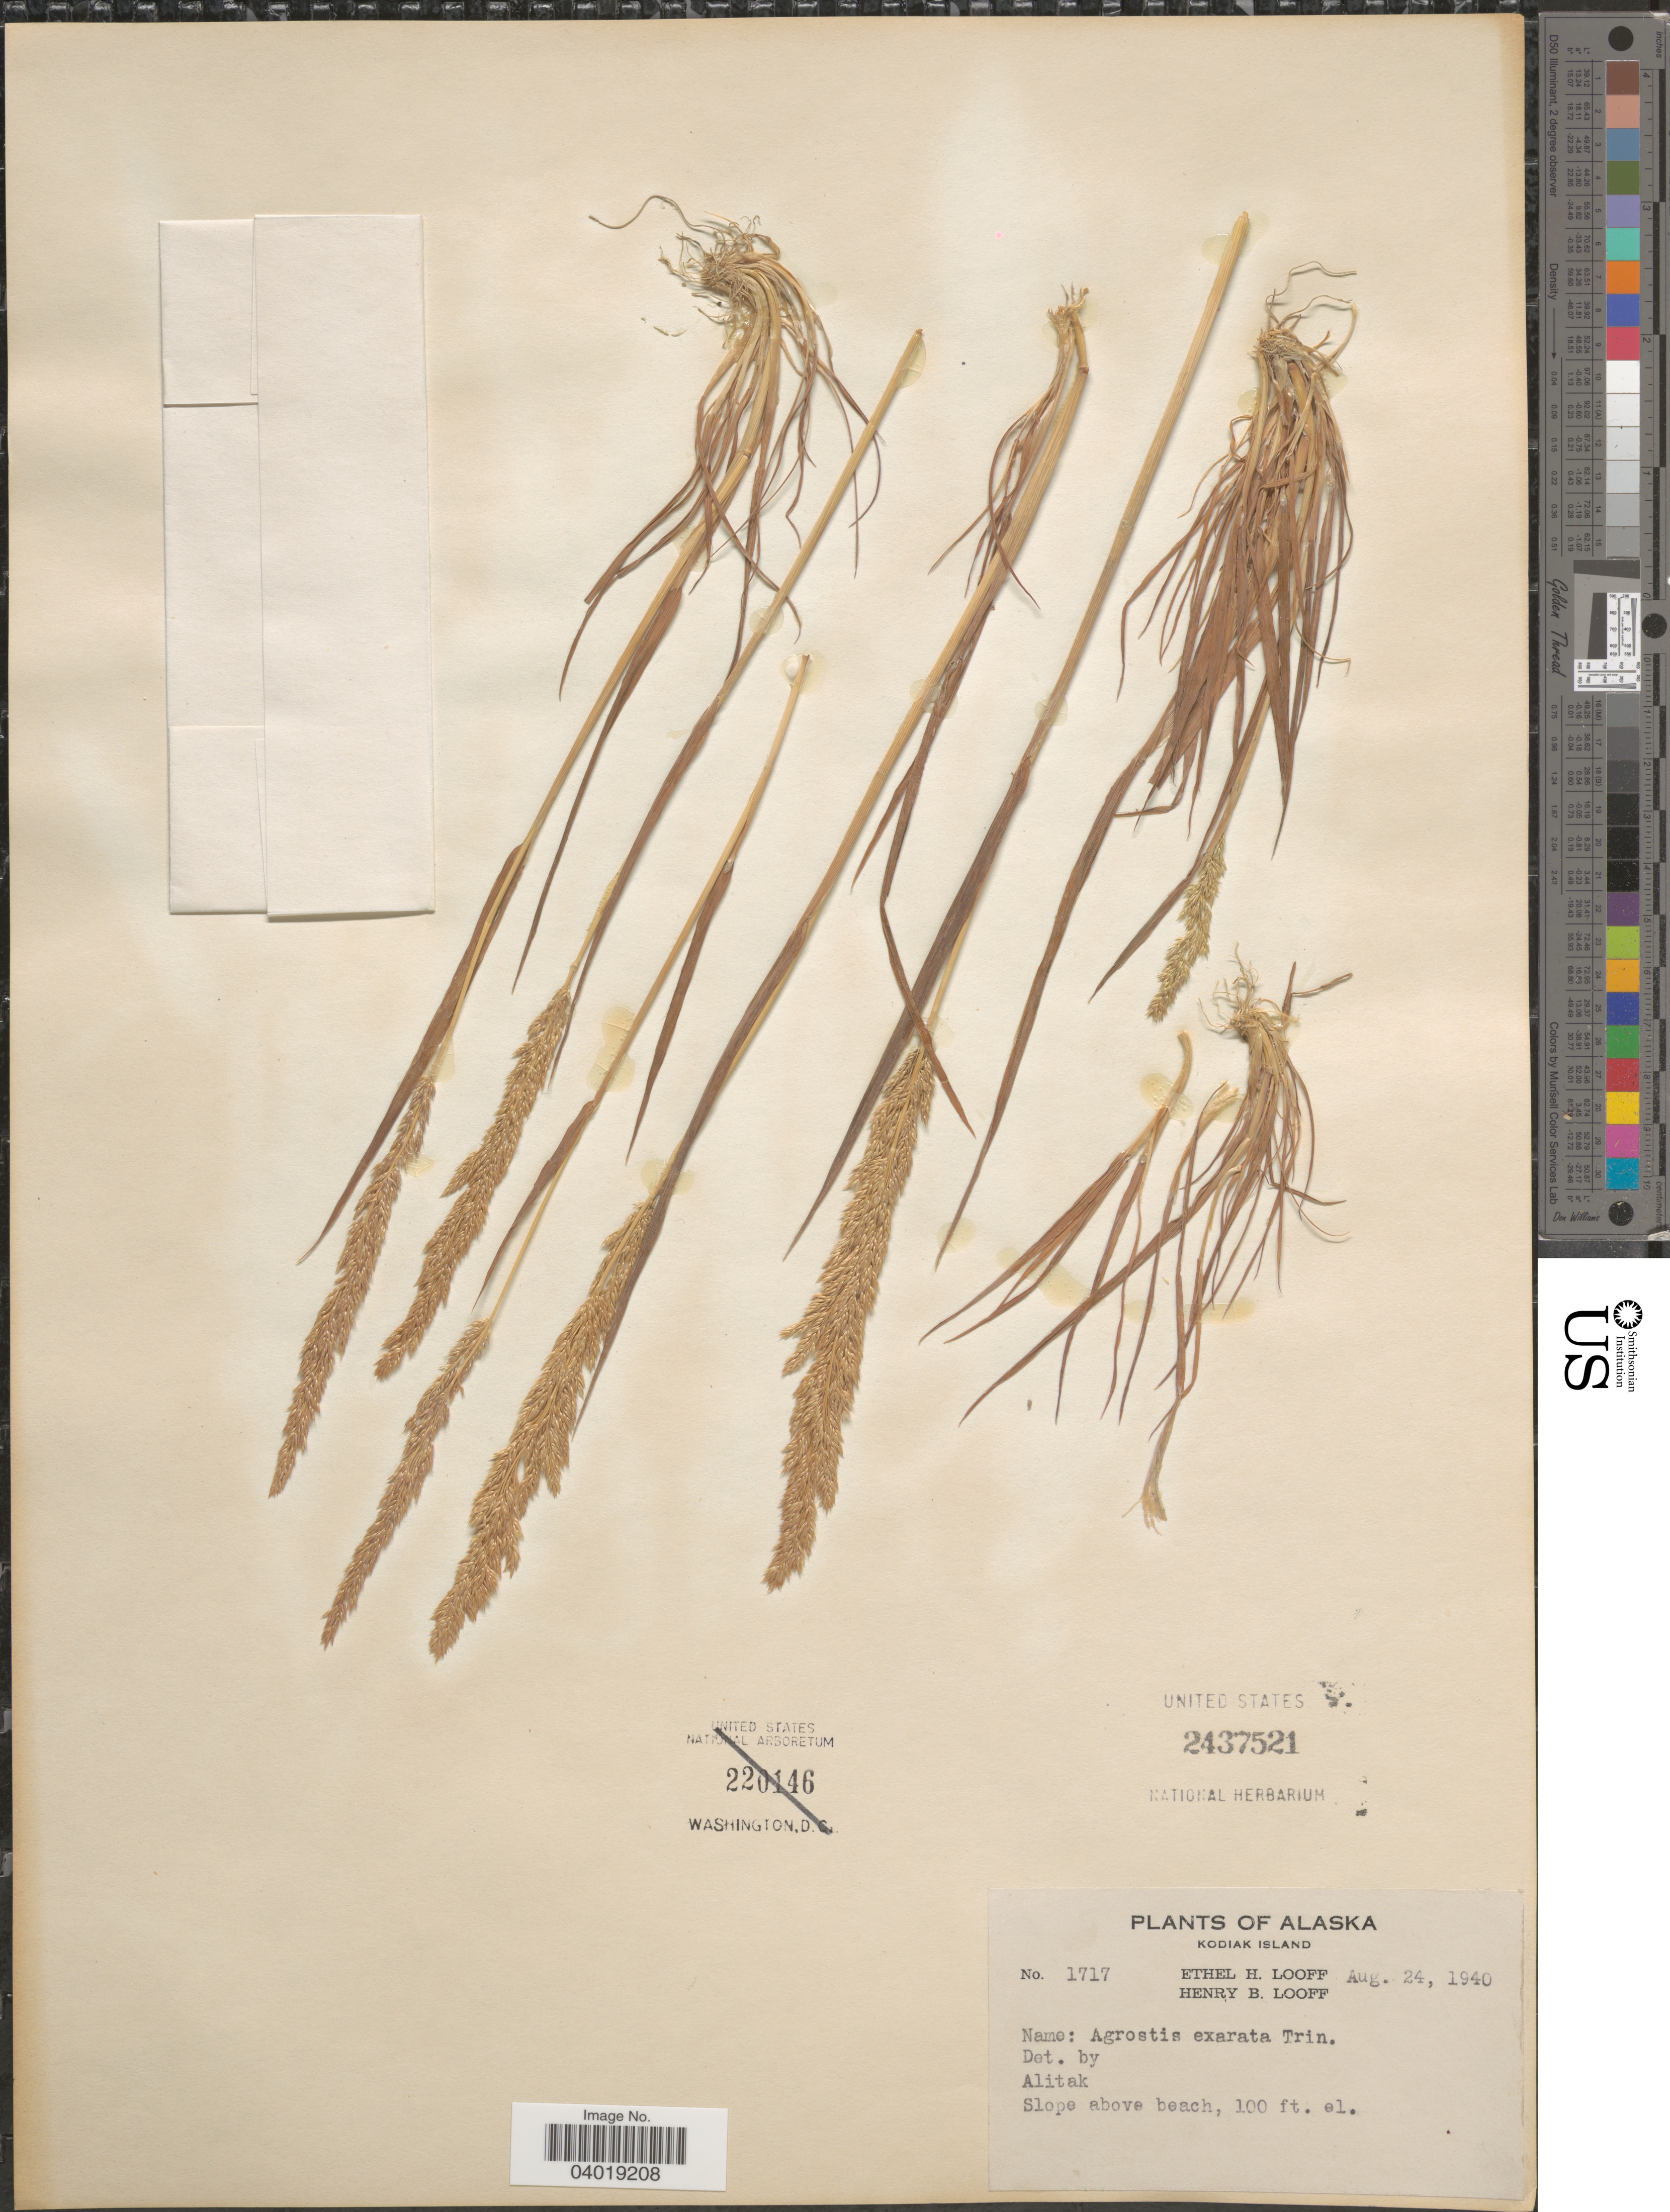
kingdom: Plantae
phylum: Tracheophyta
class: Liliopsida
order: Poales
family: Poaceae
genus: Agrostis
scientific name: Agrostis exarata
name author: Trin.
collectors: E. Looff & H. Looff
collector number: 1717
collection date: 1940-08-24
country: United States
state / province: Alaska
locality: Kodiak Island. Alitak. Slope above beach.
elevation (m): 30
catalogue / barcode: US 2437521